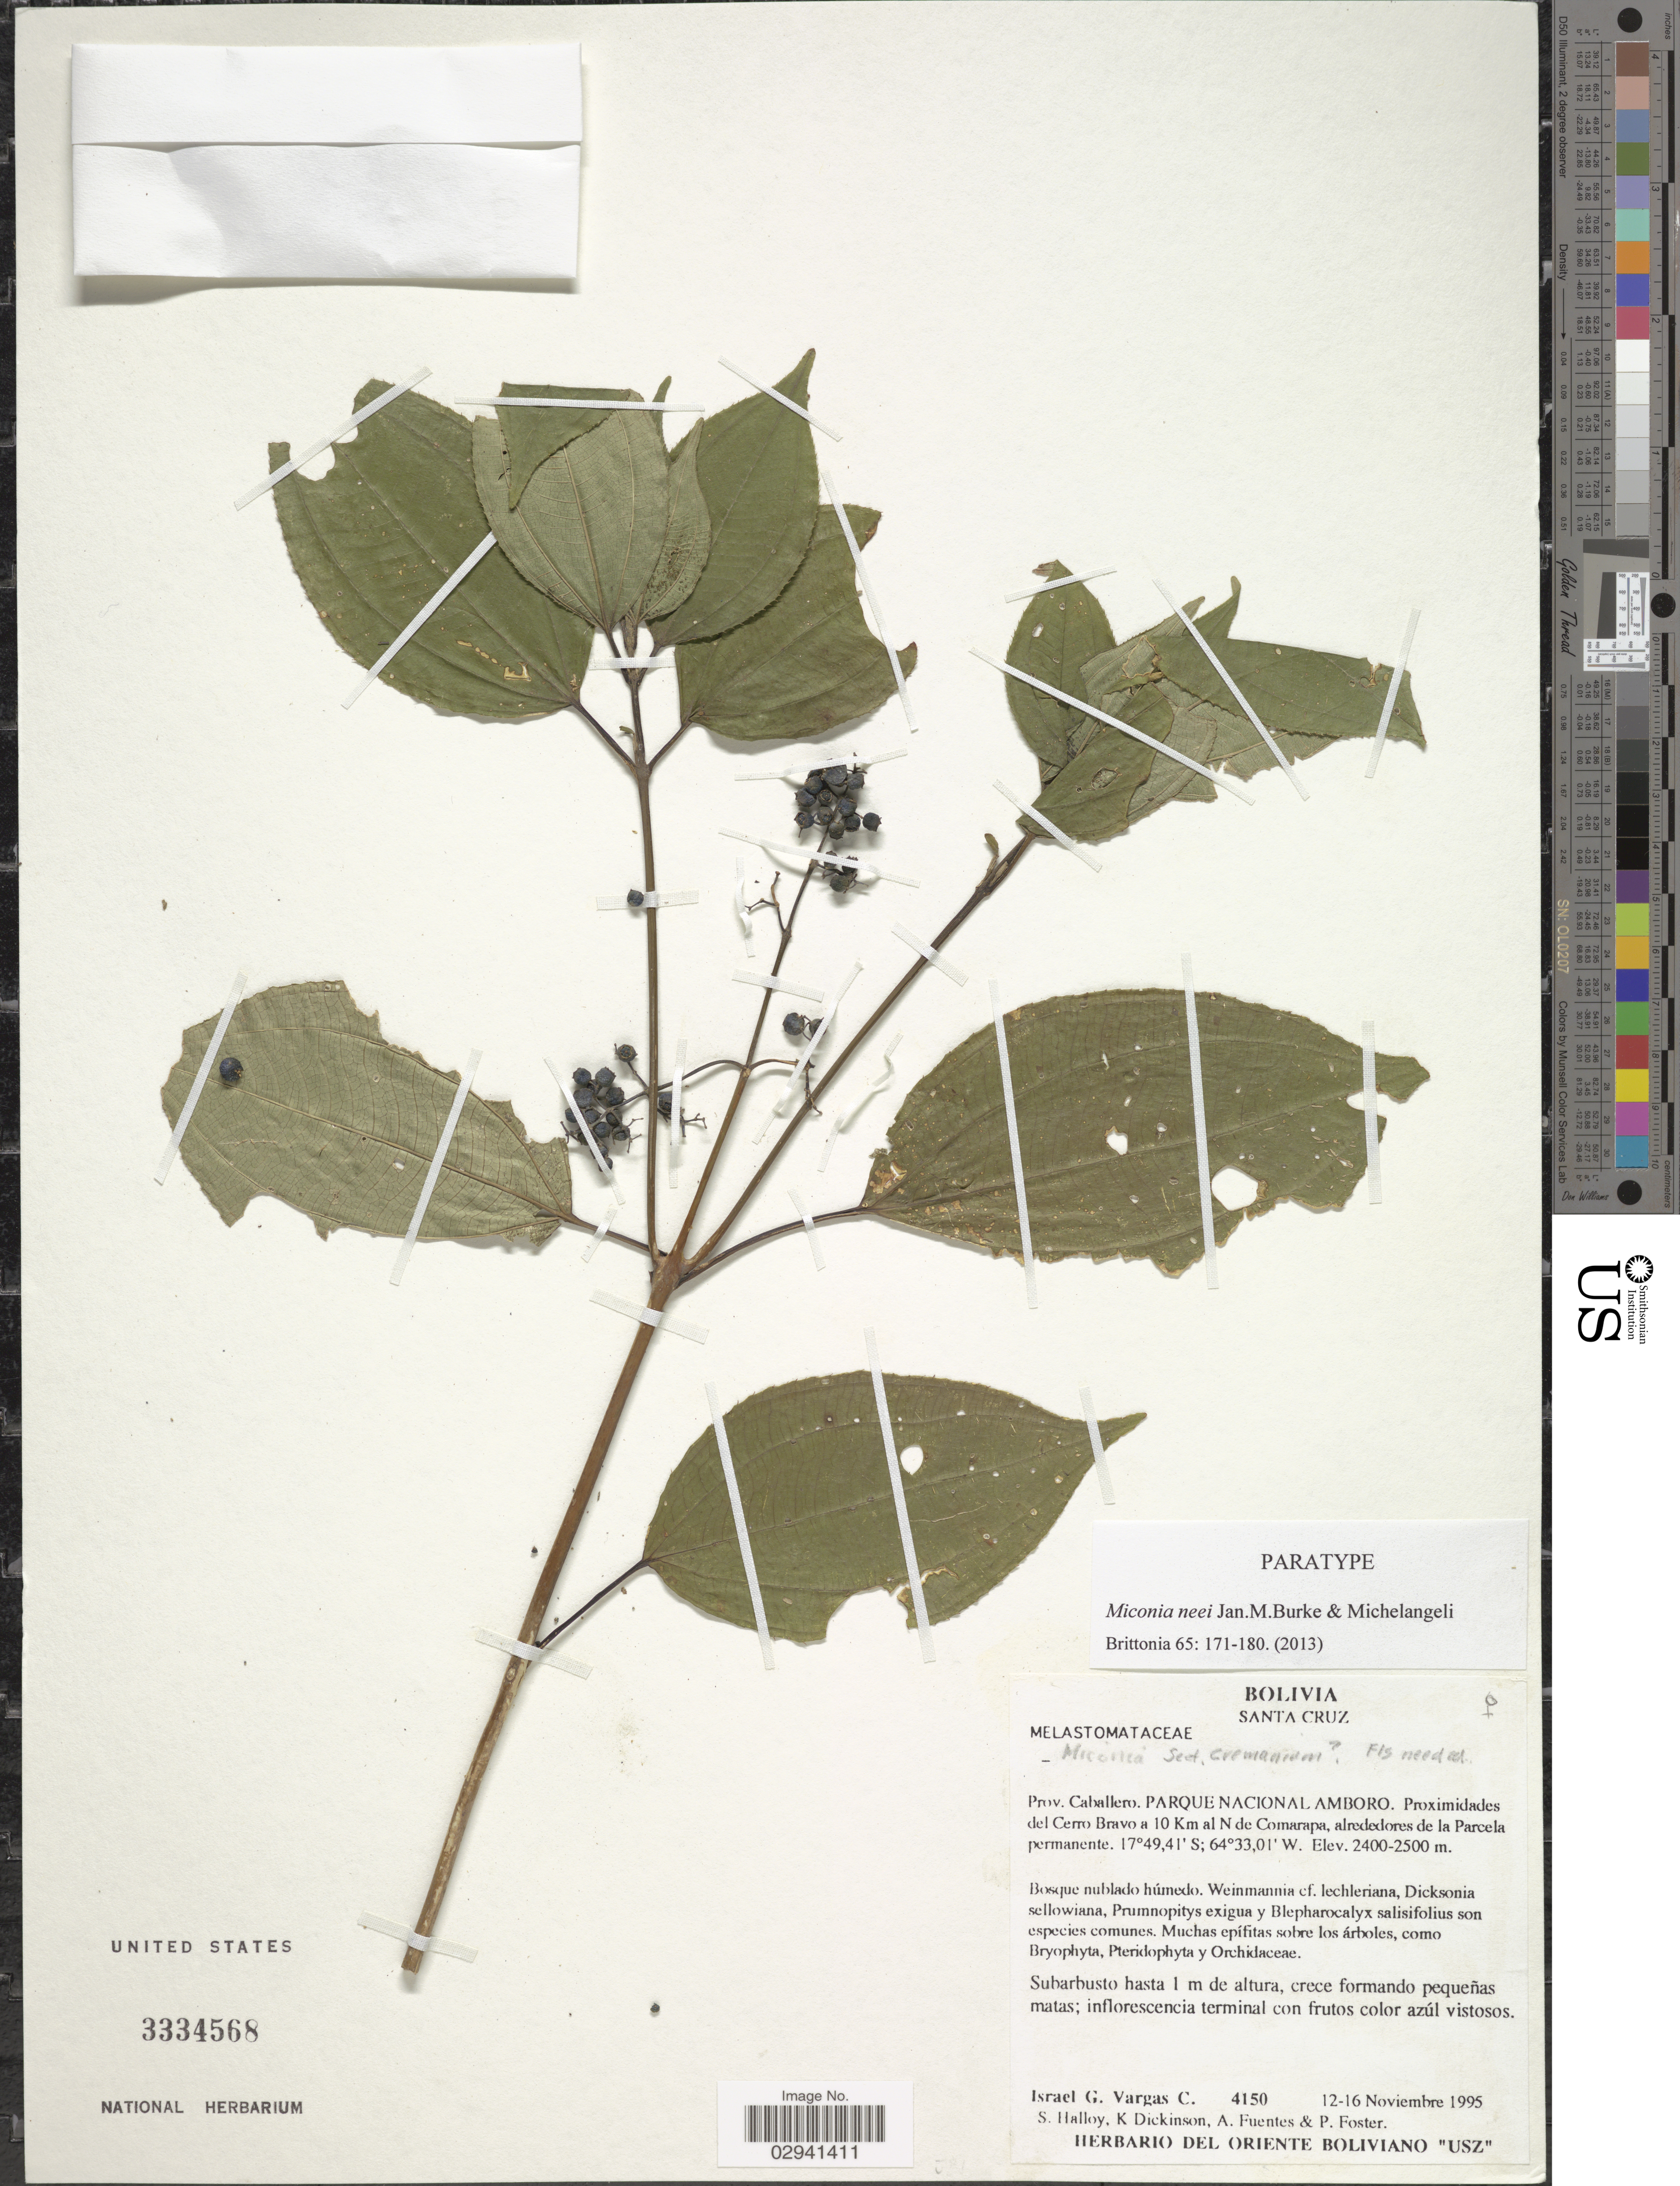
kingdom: Plantae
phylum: Tracheophyta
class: Magnoliopsida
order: Myrtales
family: Melastomataceae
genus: Miconia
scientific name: Miconia neei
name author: Jan.M. Burke & Michelang.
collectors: I. Vargas C., S. Halloy, K. Dickinson, A. Fuentes & P. Foster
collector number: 4150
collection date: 1995-11-12/1995-11-16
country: Bolivia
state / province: Santa Cruz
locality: Prov. Caballero, Parque Nacional Amboro, Proximidades del Cerro Bravo a 10 Km al N de Comarapa, alrededores de la Parcela permanente.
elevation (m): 2400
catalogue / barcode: US 3334568